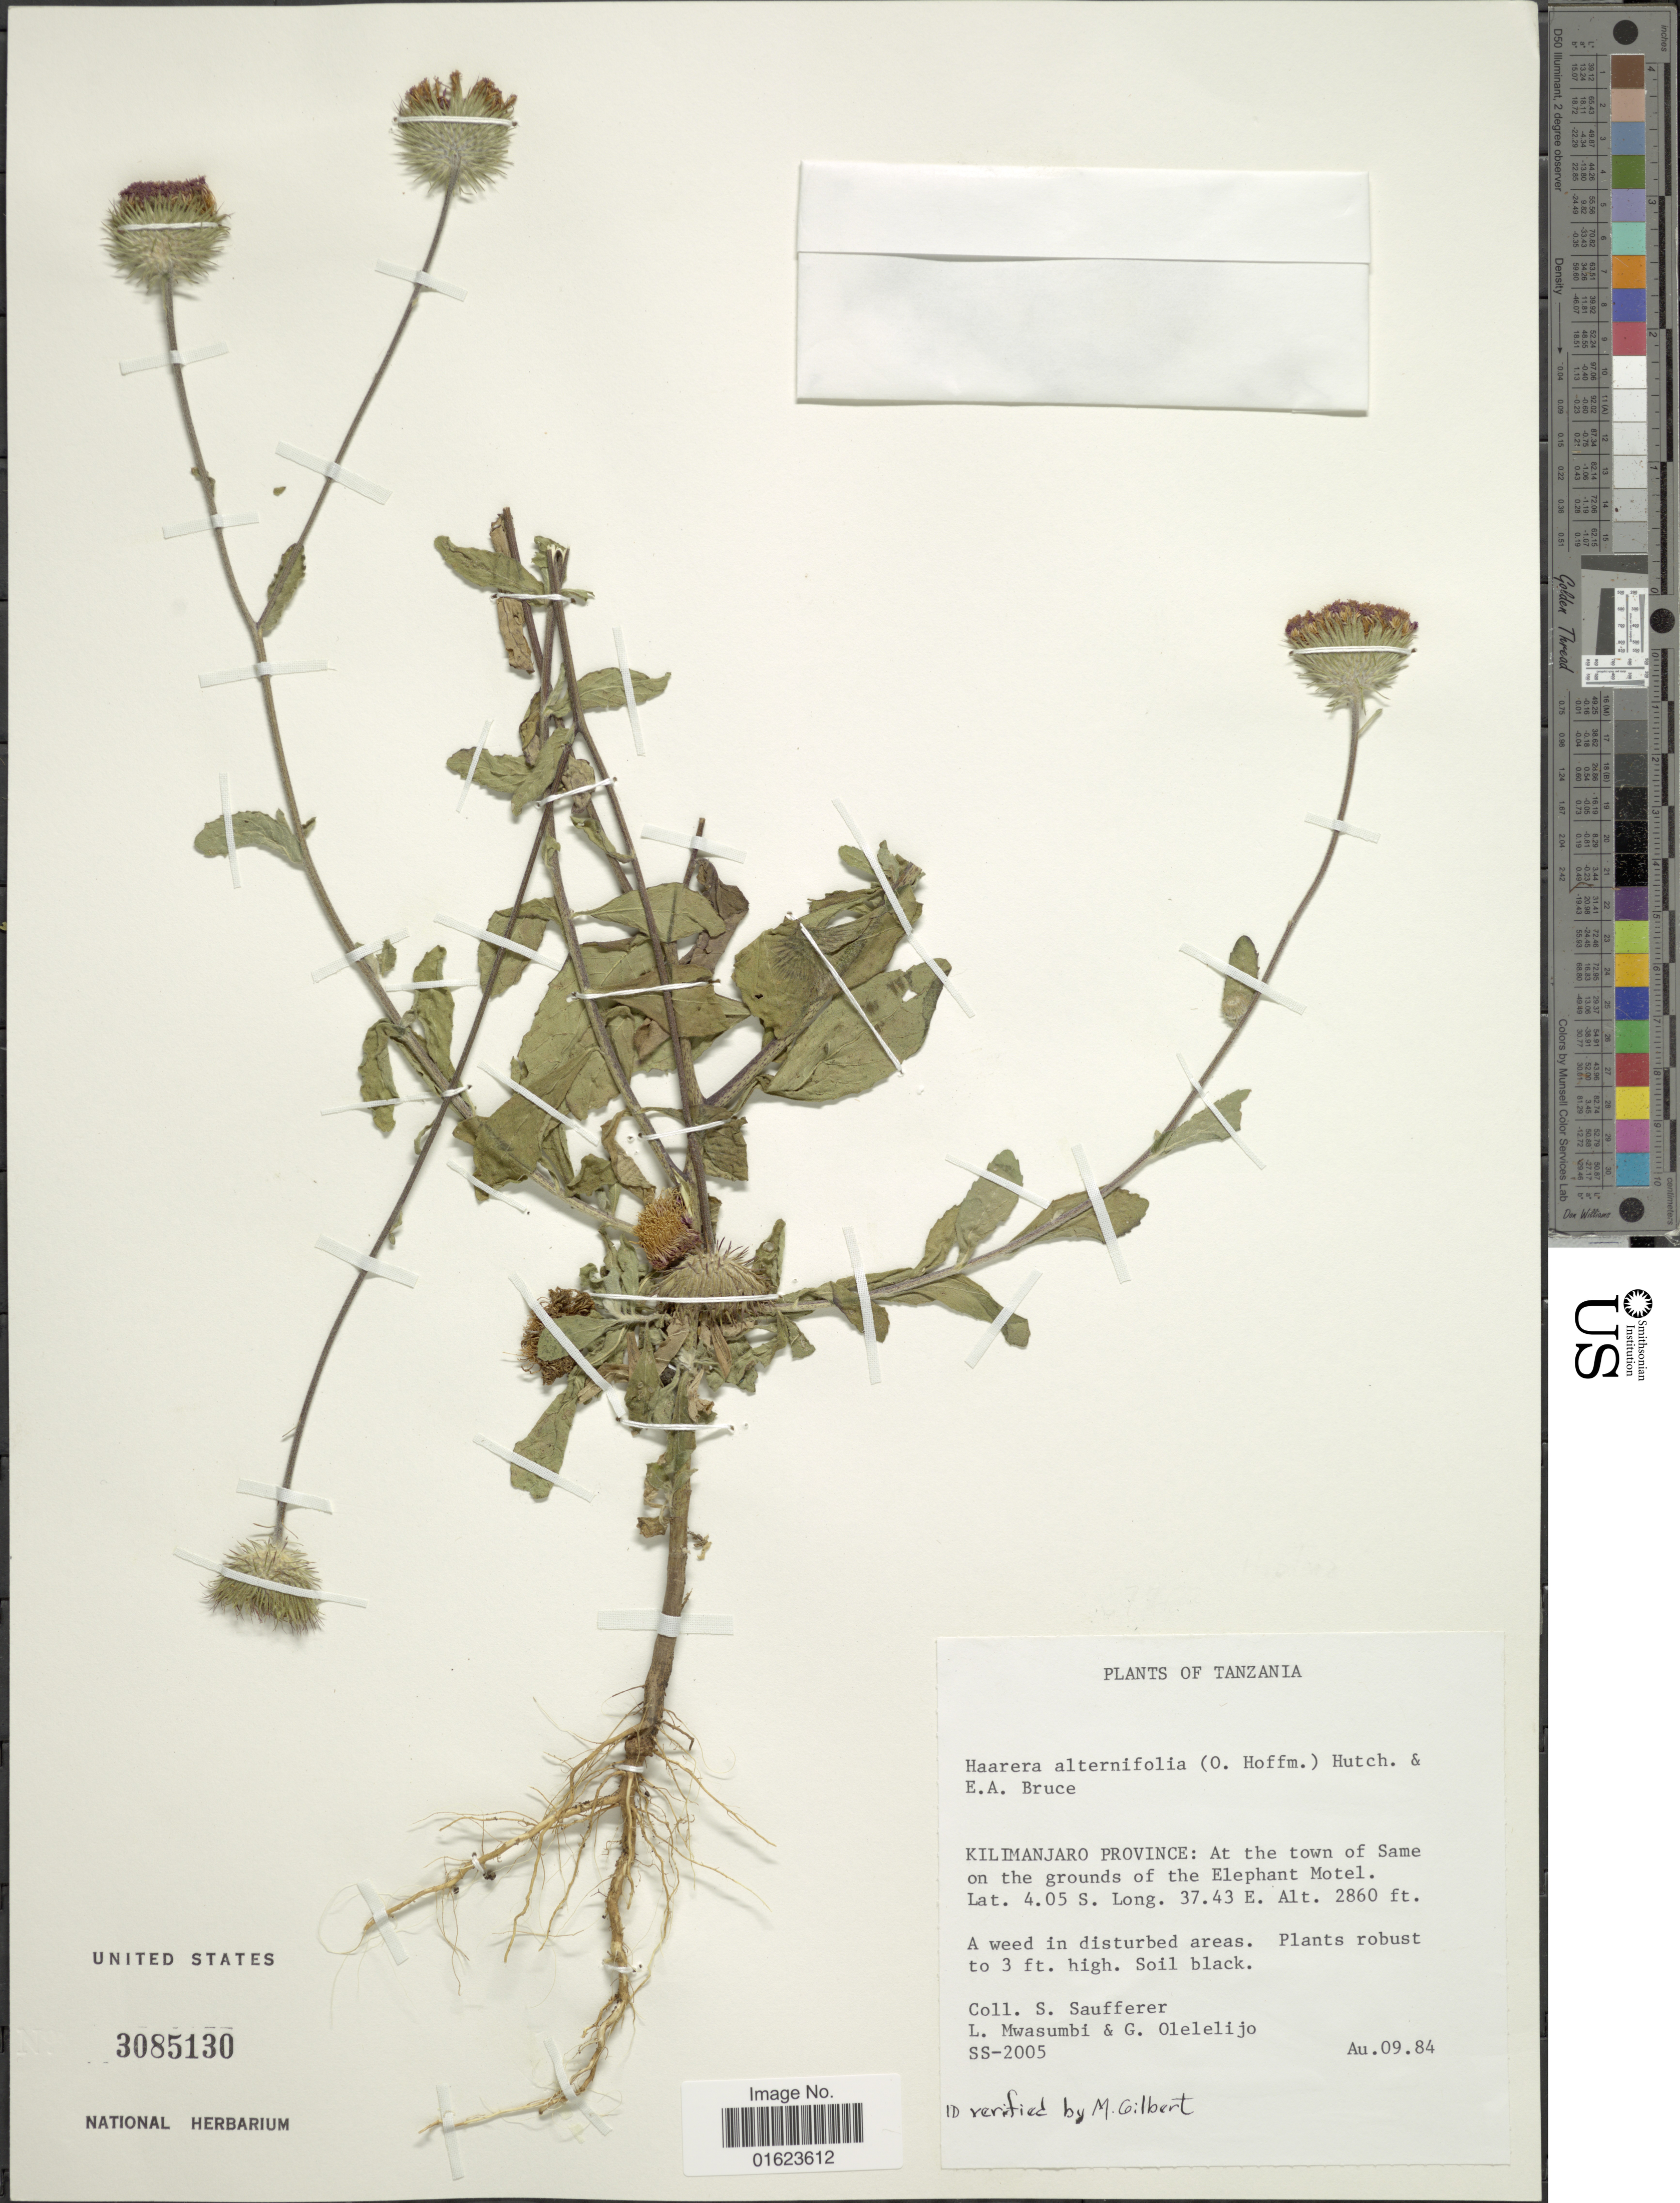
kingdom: Plantae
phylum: Tracheophyta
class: Magnoliopsida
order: Asterales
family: Asteraceae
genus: Erlangea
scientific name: Erlangea alternifolia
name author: (O. Hoffm.) S. Moore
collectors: S. Saufferer, L. Mwasumbi & G. Olelelijo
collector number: SS-2005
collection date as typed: Transcribed d/m/y: 9/8/84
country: Tanzania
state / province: Kilimanjaro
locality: Tanzania. Kilimanjaro Province: At the town of Same on the grounds of the Elephant Motel.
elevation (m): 872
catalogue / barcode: US 3085130